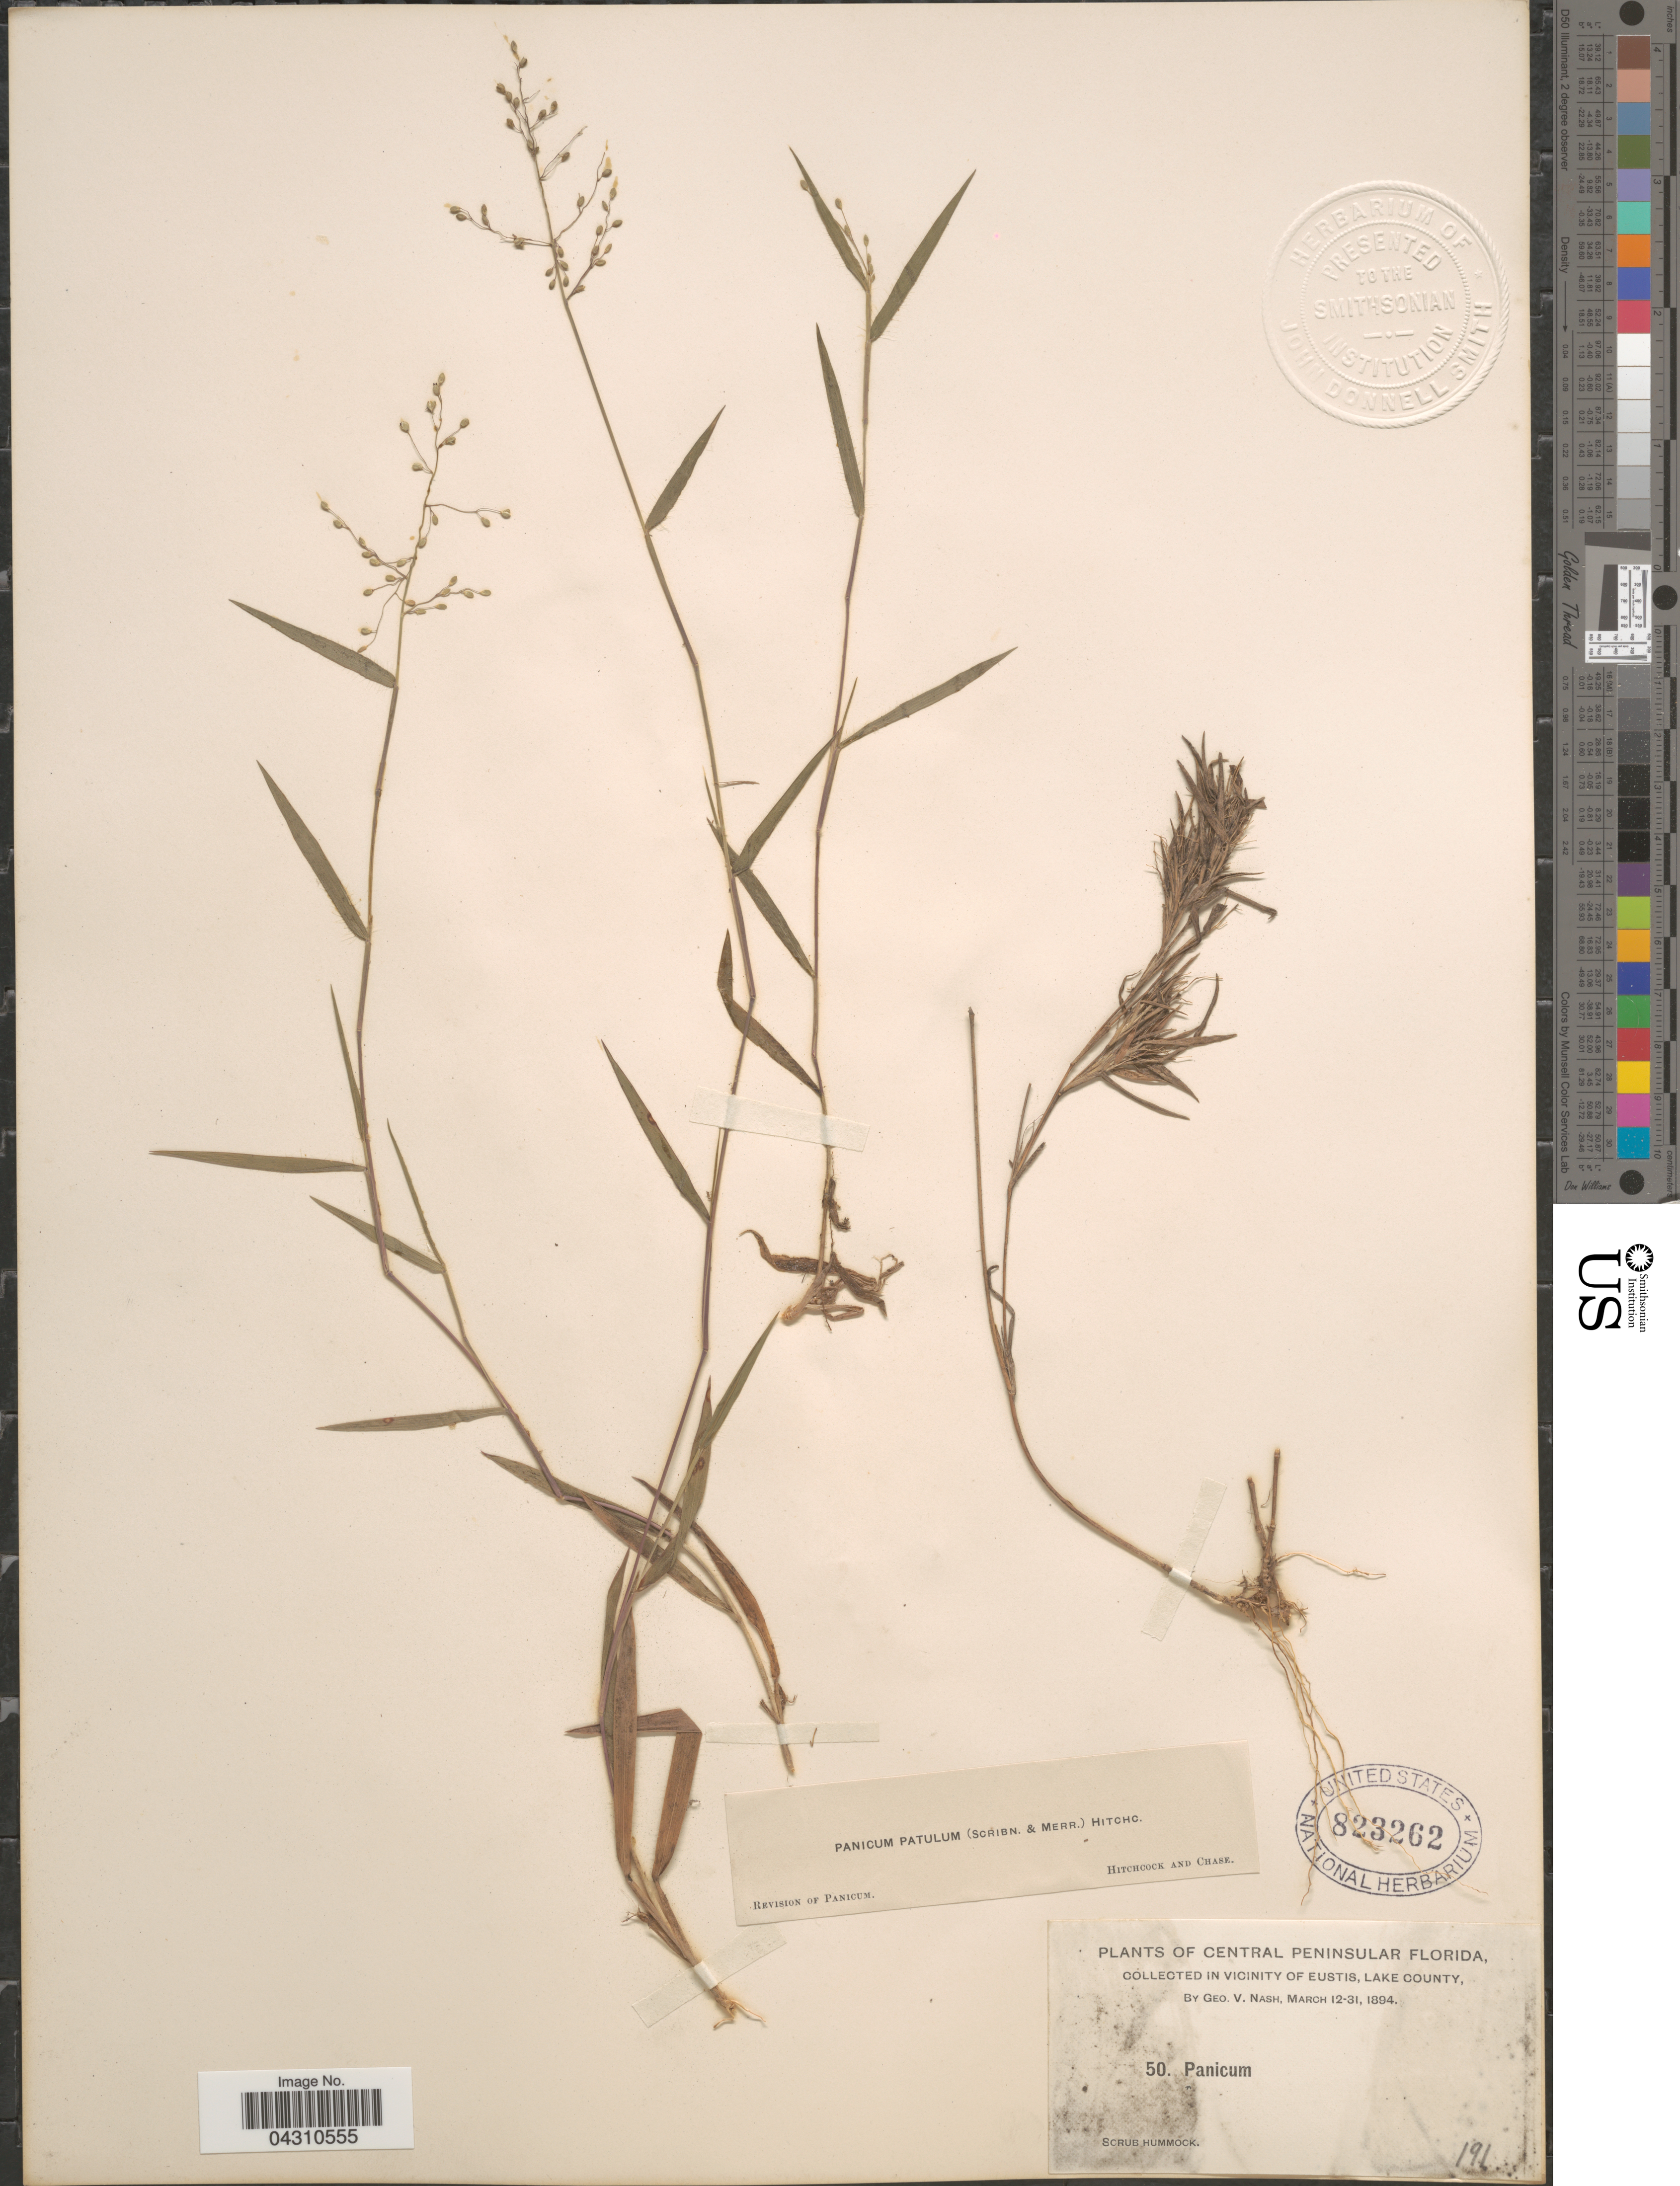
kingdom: Plantae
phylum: Tracheophyta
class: Liliopsida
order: Poales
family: Poaceae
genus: Dichanthelium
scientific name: Dichanthelium portoricense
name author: (Desv. ex Ham.) B.F. Hansen & Wunderlin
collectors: G. V. Nash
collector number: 50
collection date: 1894-03-12/1894-03-31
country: United States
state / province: Florida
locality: Central Peninsular Florida. In Vicinity of Eustis, Lake County. Scrub Hammock.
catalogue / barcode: US 823262